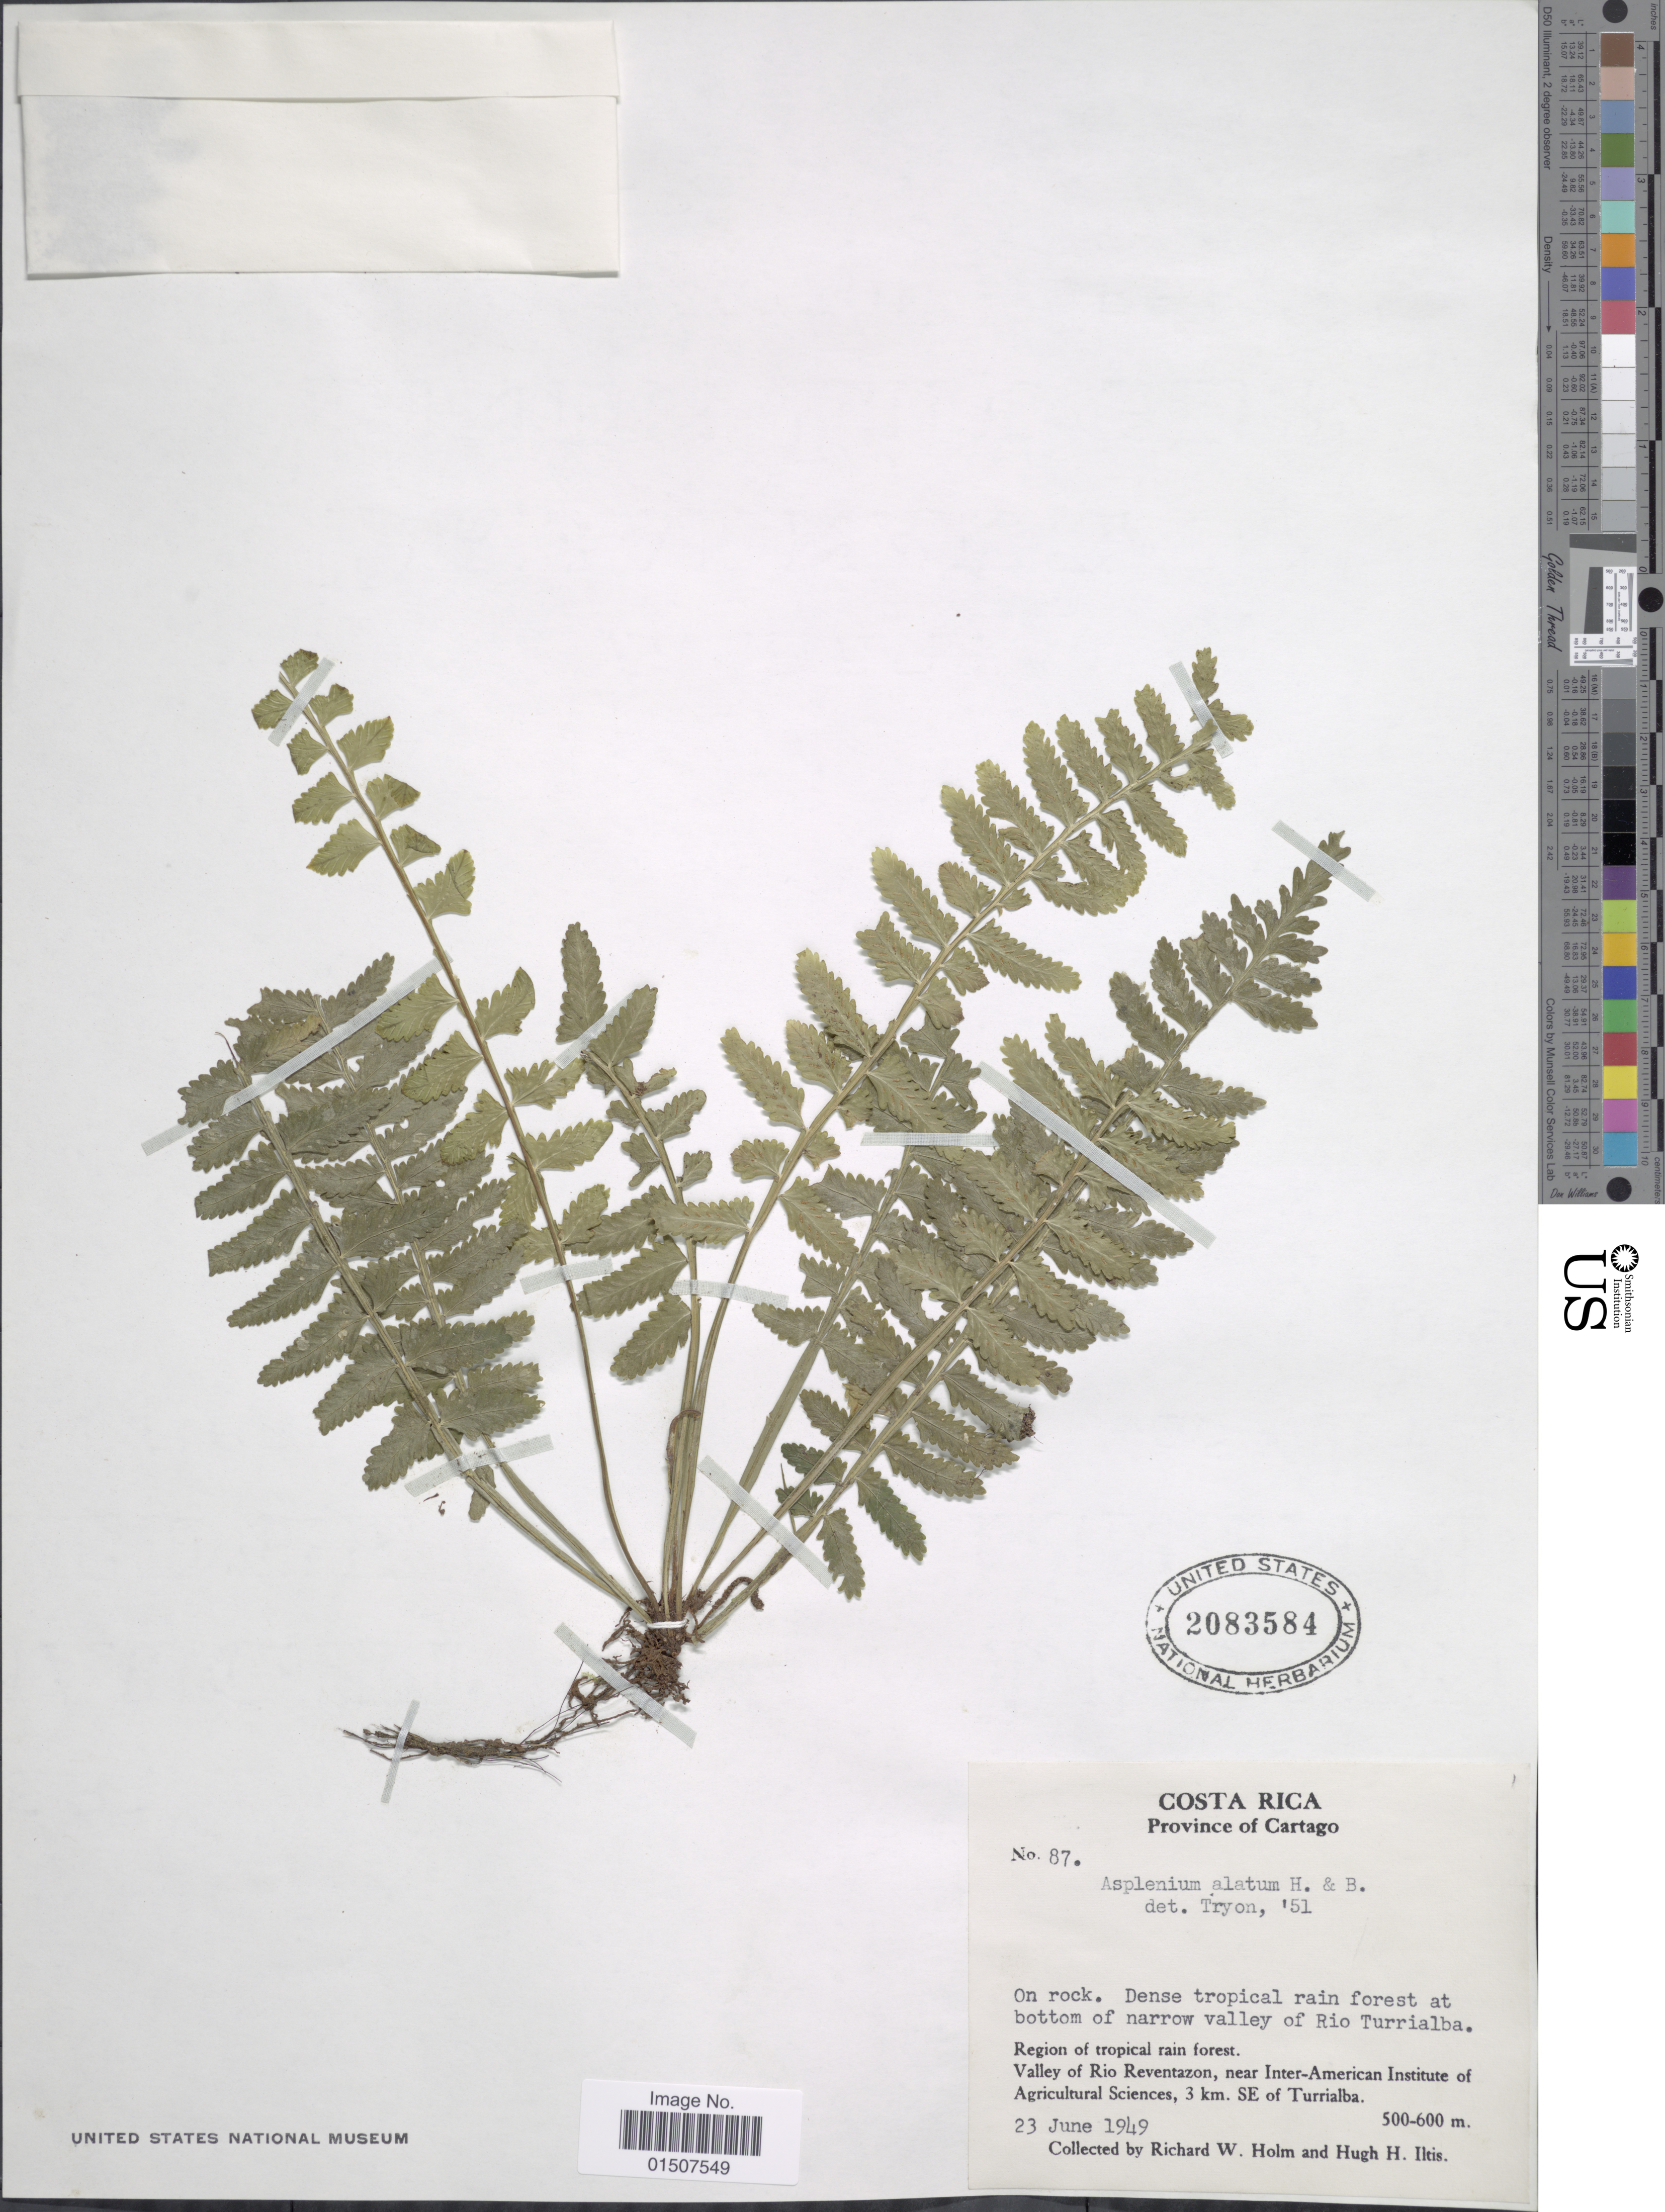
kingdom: Plantae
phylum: Tracheophyta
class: Polypodiopsida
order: Polypodiales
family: Aspleniaceae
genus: Asplenium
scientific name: Asplenium pteropus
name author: Kaulf.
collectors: R. W. Holm & H. H. Iltis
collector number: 87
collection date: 1949-06-23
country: Costa Rica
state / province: Cartago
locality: Region of tropical rain forest. Valley of Rio Reventazon, near Inter-American Institute of Agricultural Sciences, 3 km. SE of Turrialba.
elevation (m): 500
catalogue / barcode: US 2083584